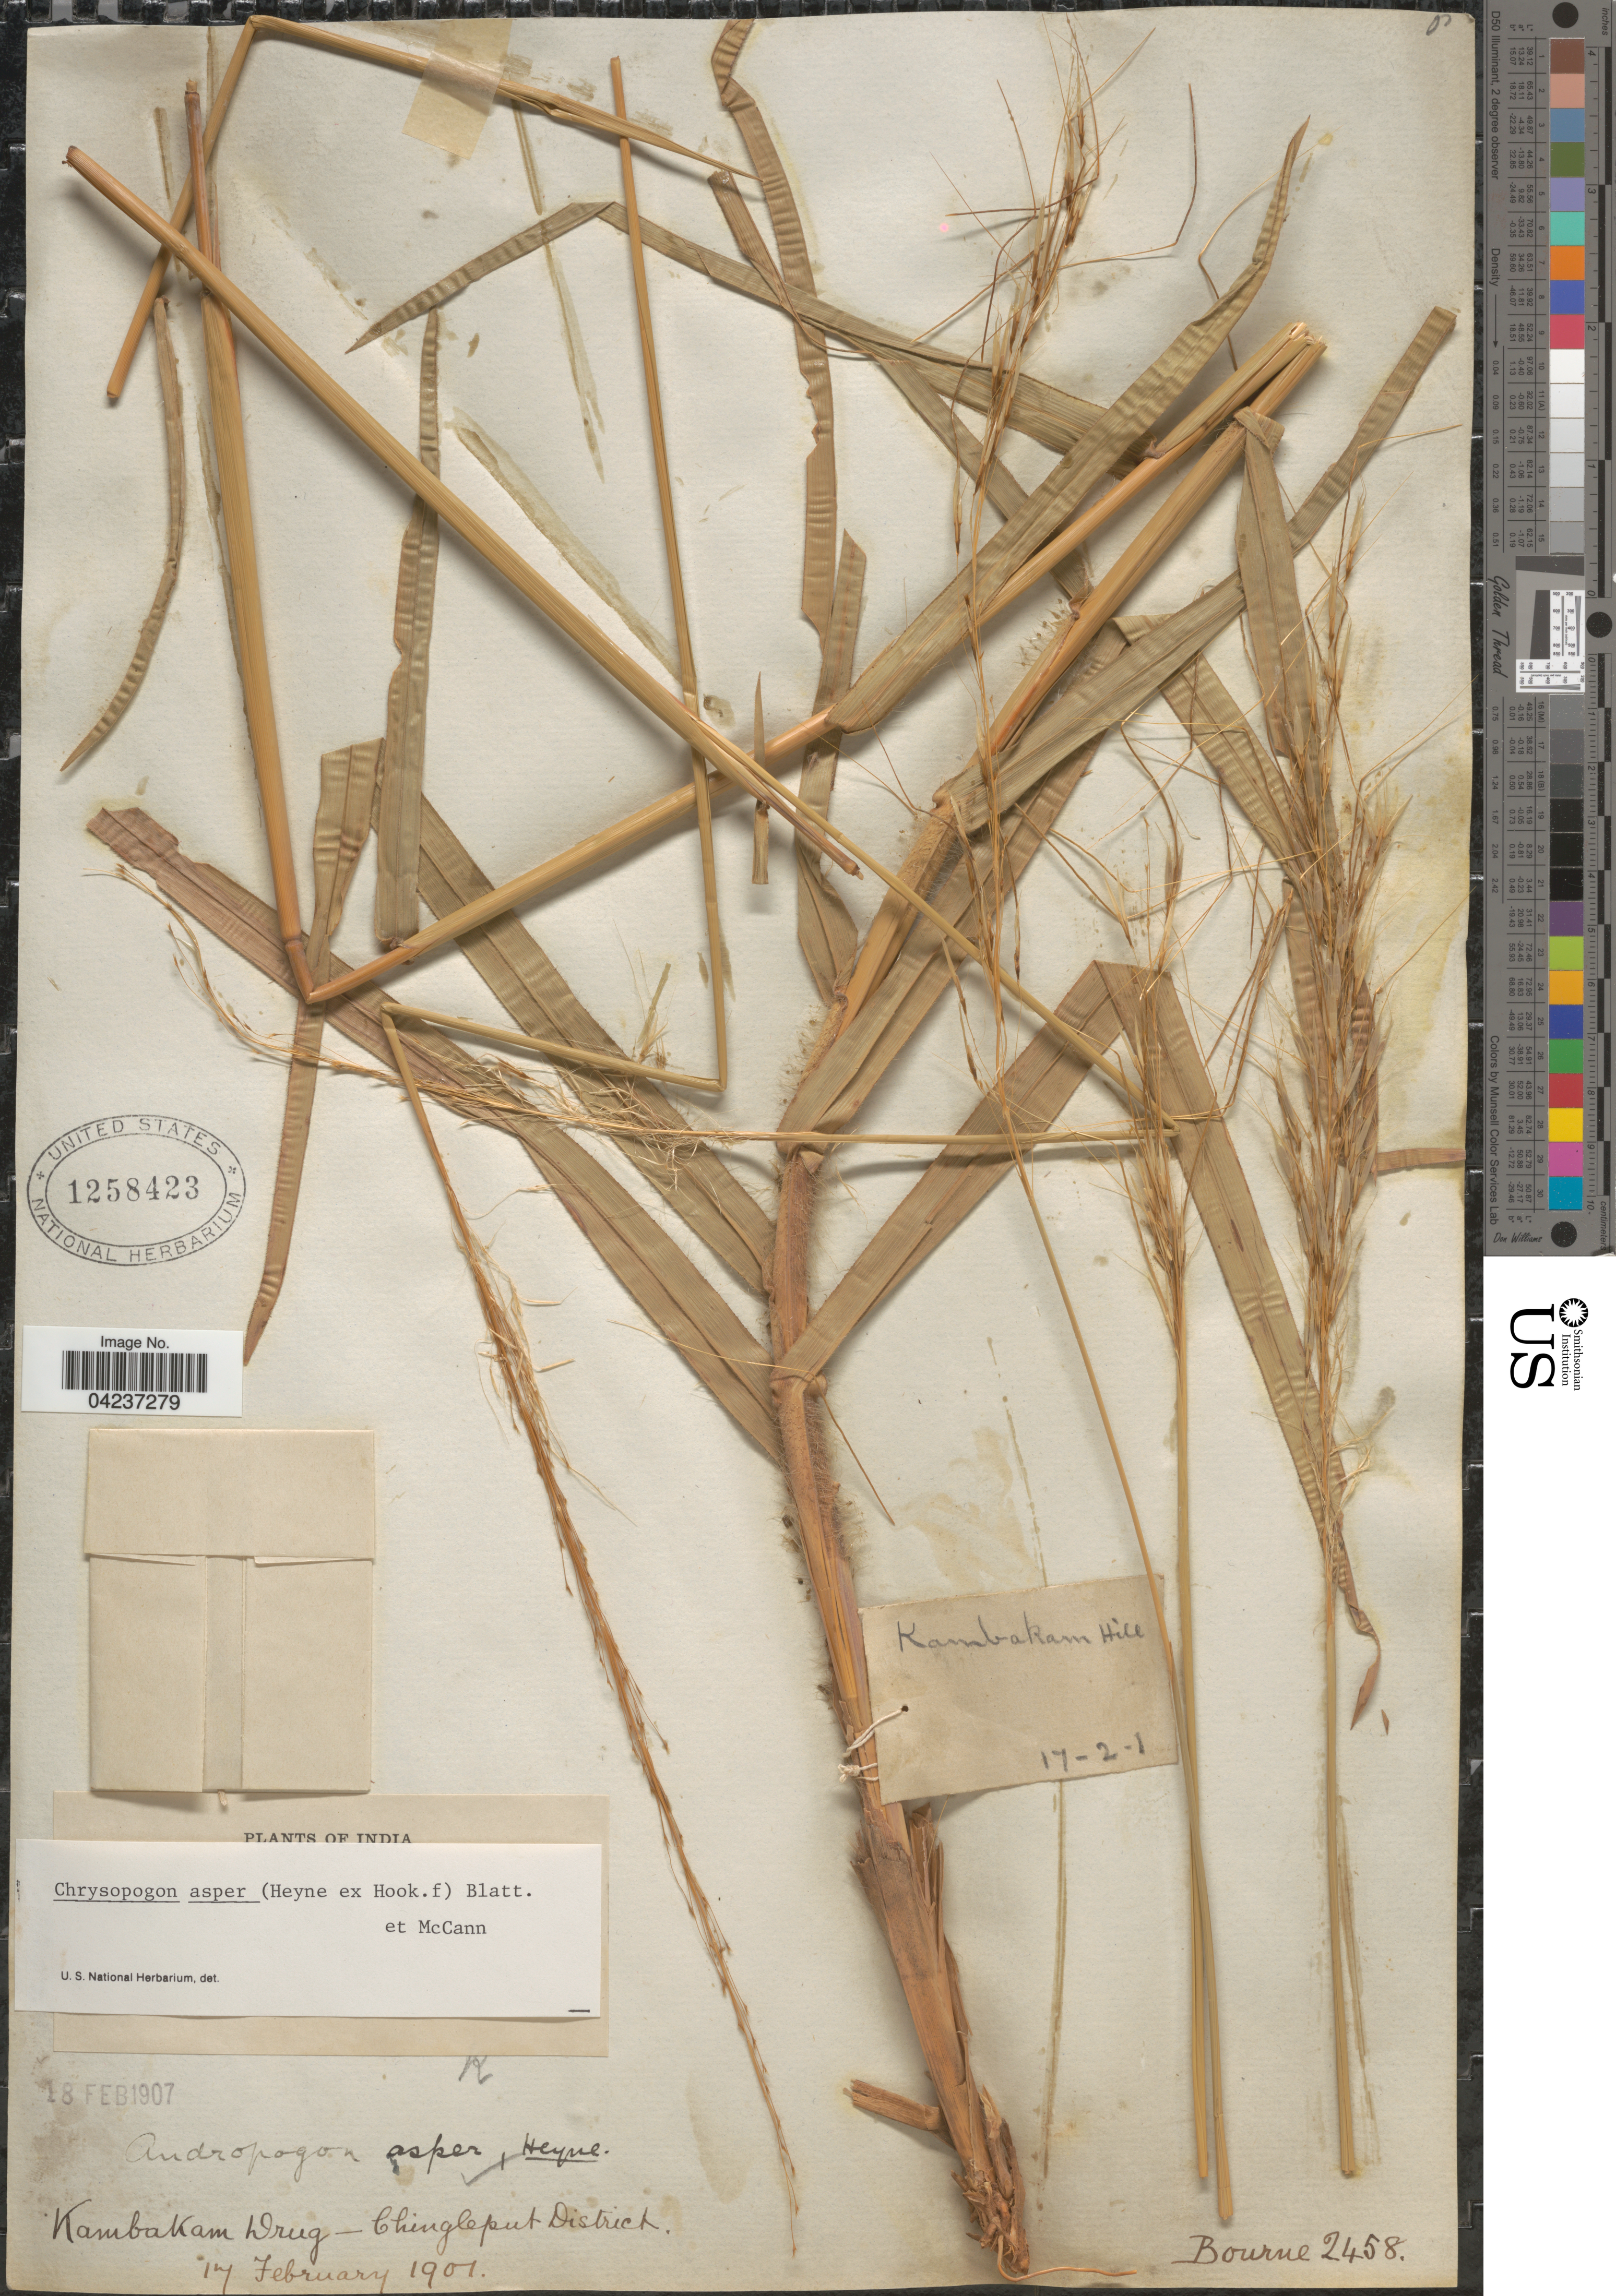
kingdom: Plantae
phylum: Tracheophyta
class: Liliopsida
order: Poales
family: Poaceae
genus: Chrysopogon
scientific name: Chrysopogon asper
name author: (B. Heyne) Heyne ex Blatter & McCann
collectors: -- Bourne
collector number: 2458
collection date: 1901-02-17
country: India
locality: Kambakam Drug - Chingleput District. Kambakam Hill.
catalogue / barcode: US 1258423